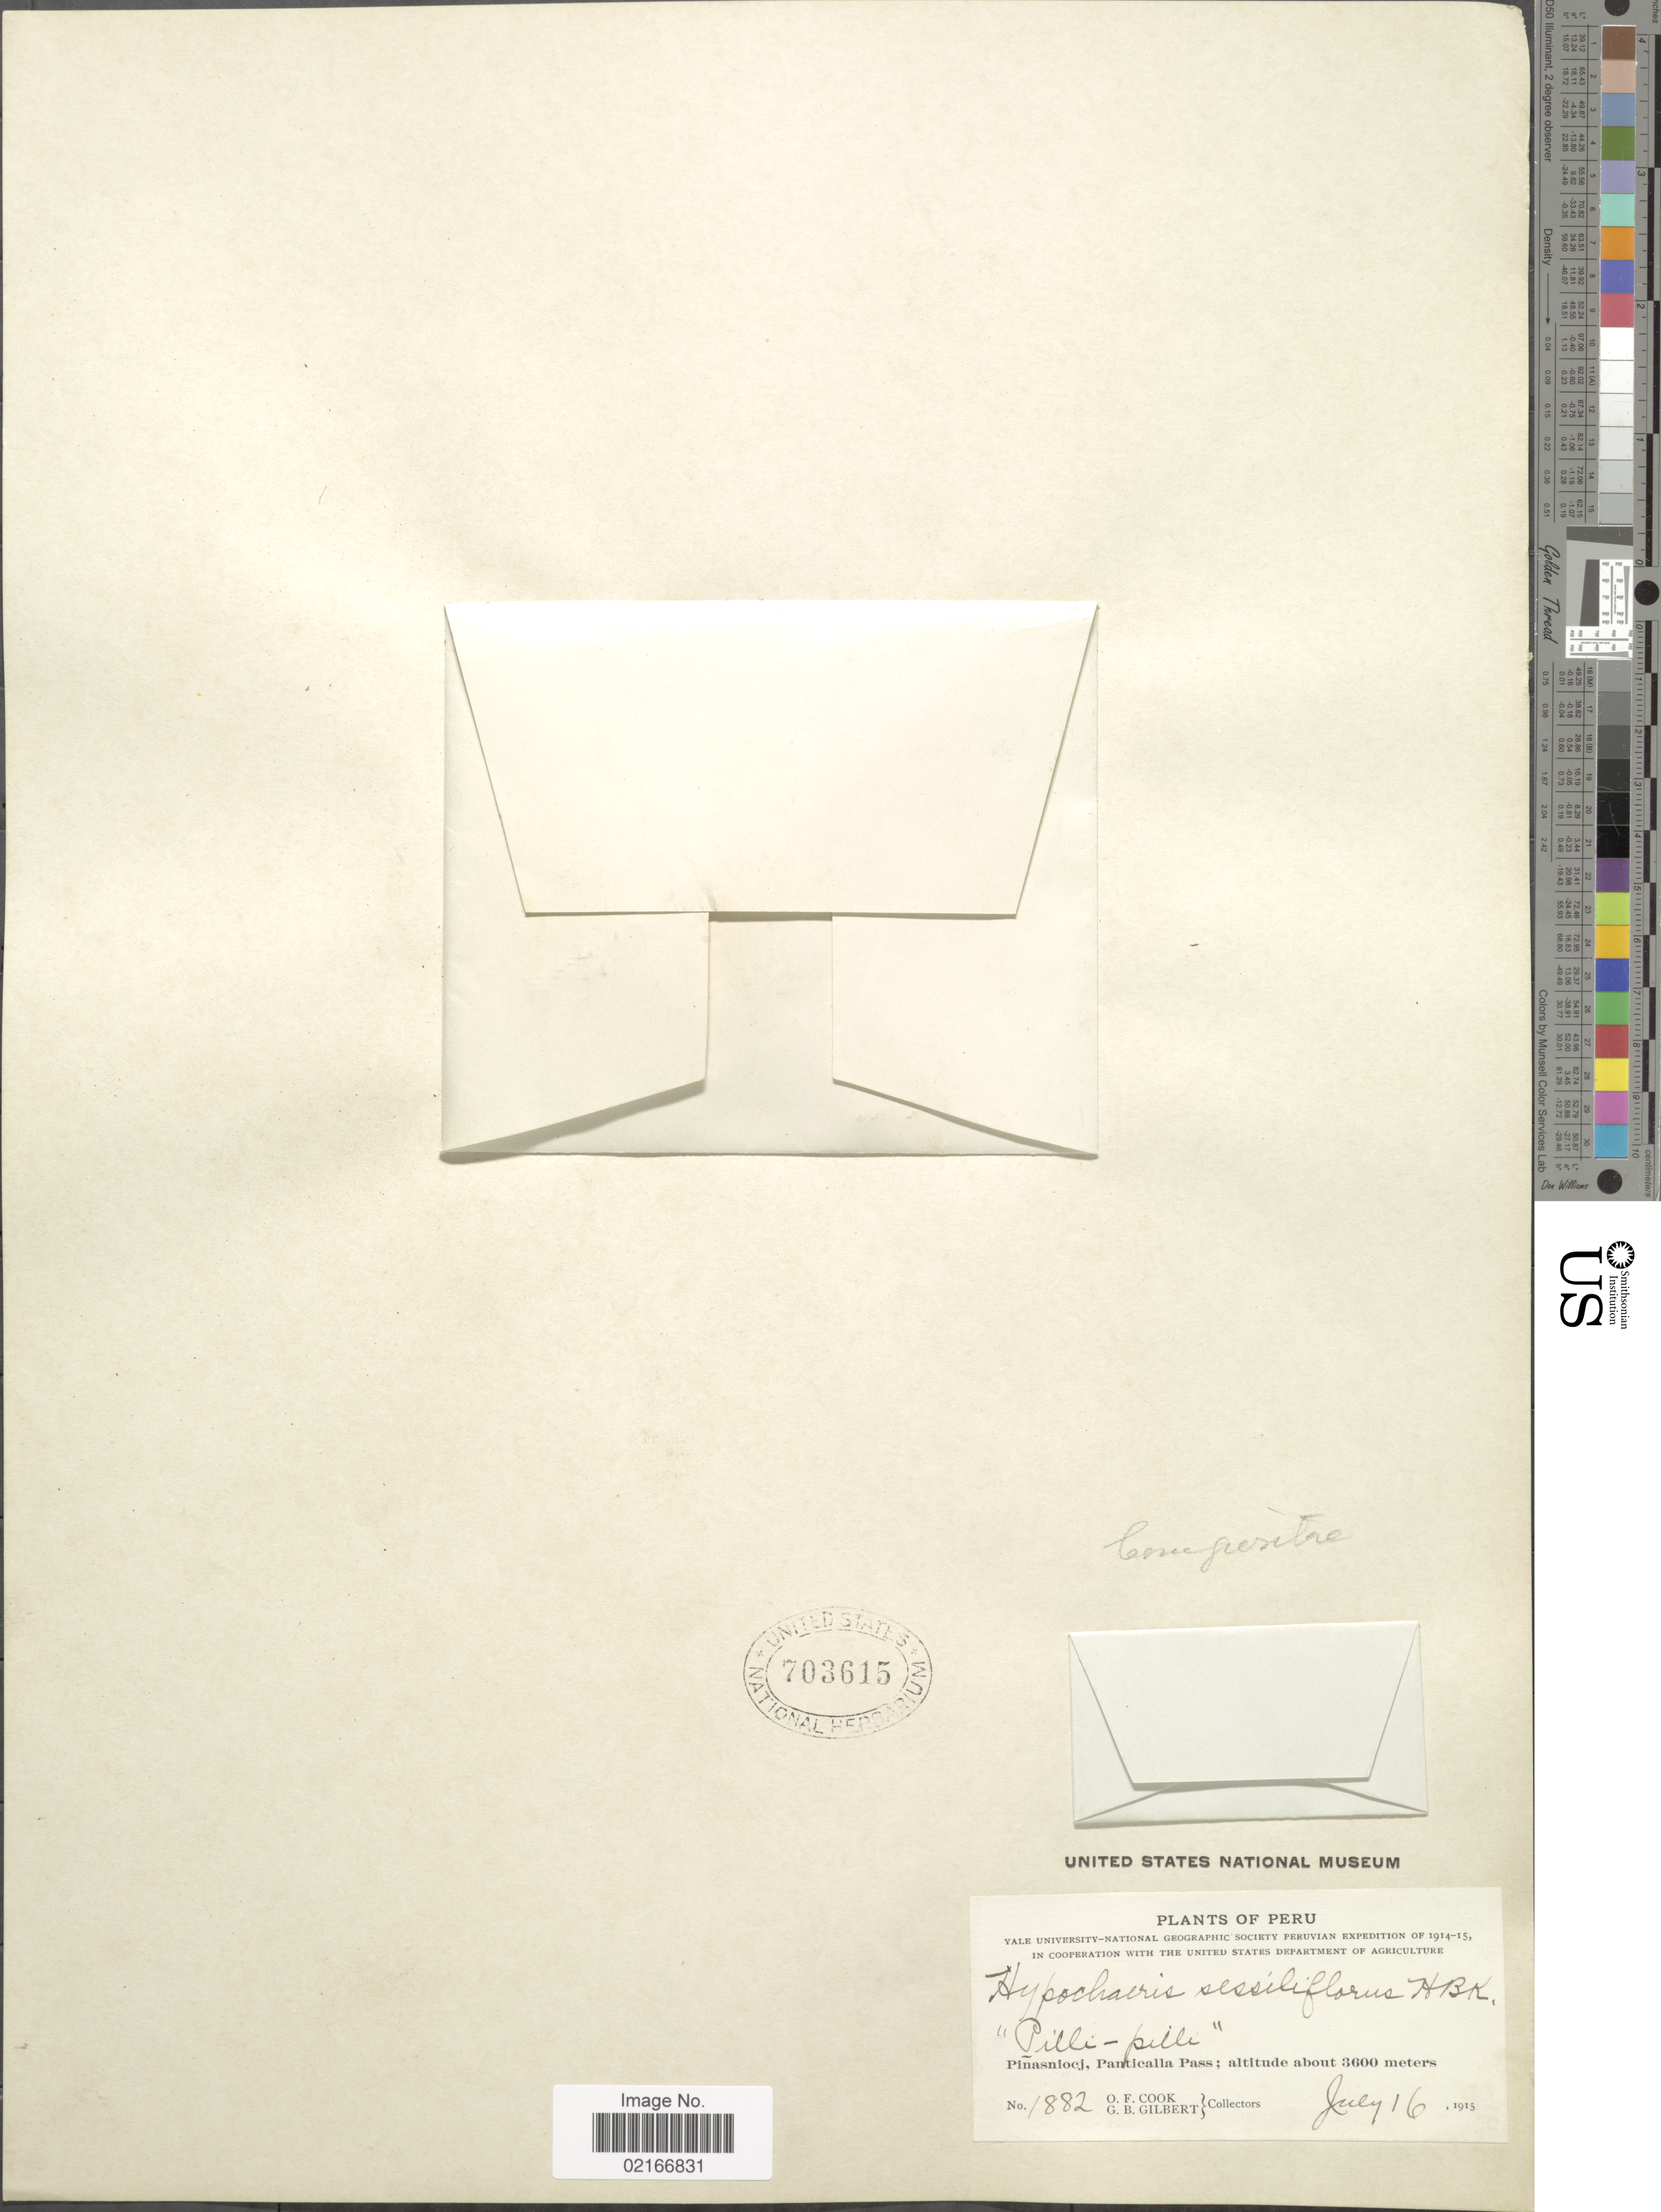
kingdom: Plantae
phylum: Tracheophyta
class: Magnoliopsida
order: Asterales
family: Asteraceae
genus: Hypochaeris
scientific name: Hypochaeris sessiflora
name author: Kunth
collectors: O. F. Cook & G. B. Gilbert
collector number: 1882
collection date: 1915-07-16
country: Peru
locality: Piñasniocj, Panticalla Pass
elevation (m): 3600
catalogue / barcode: US 703615